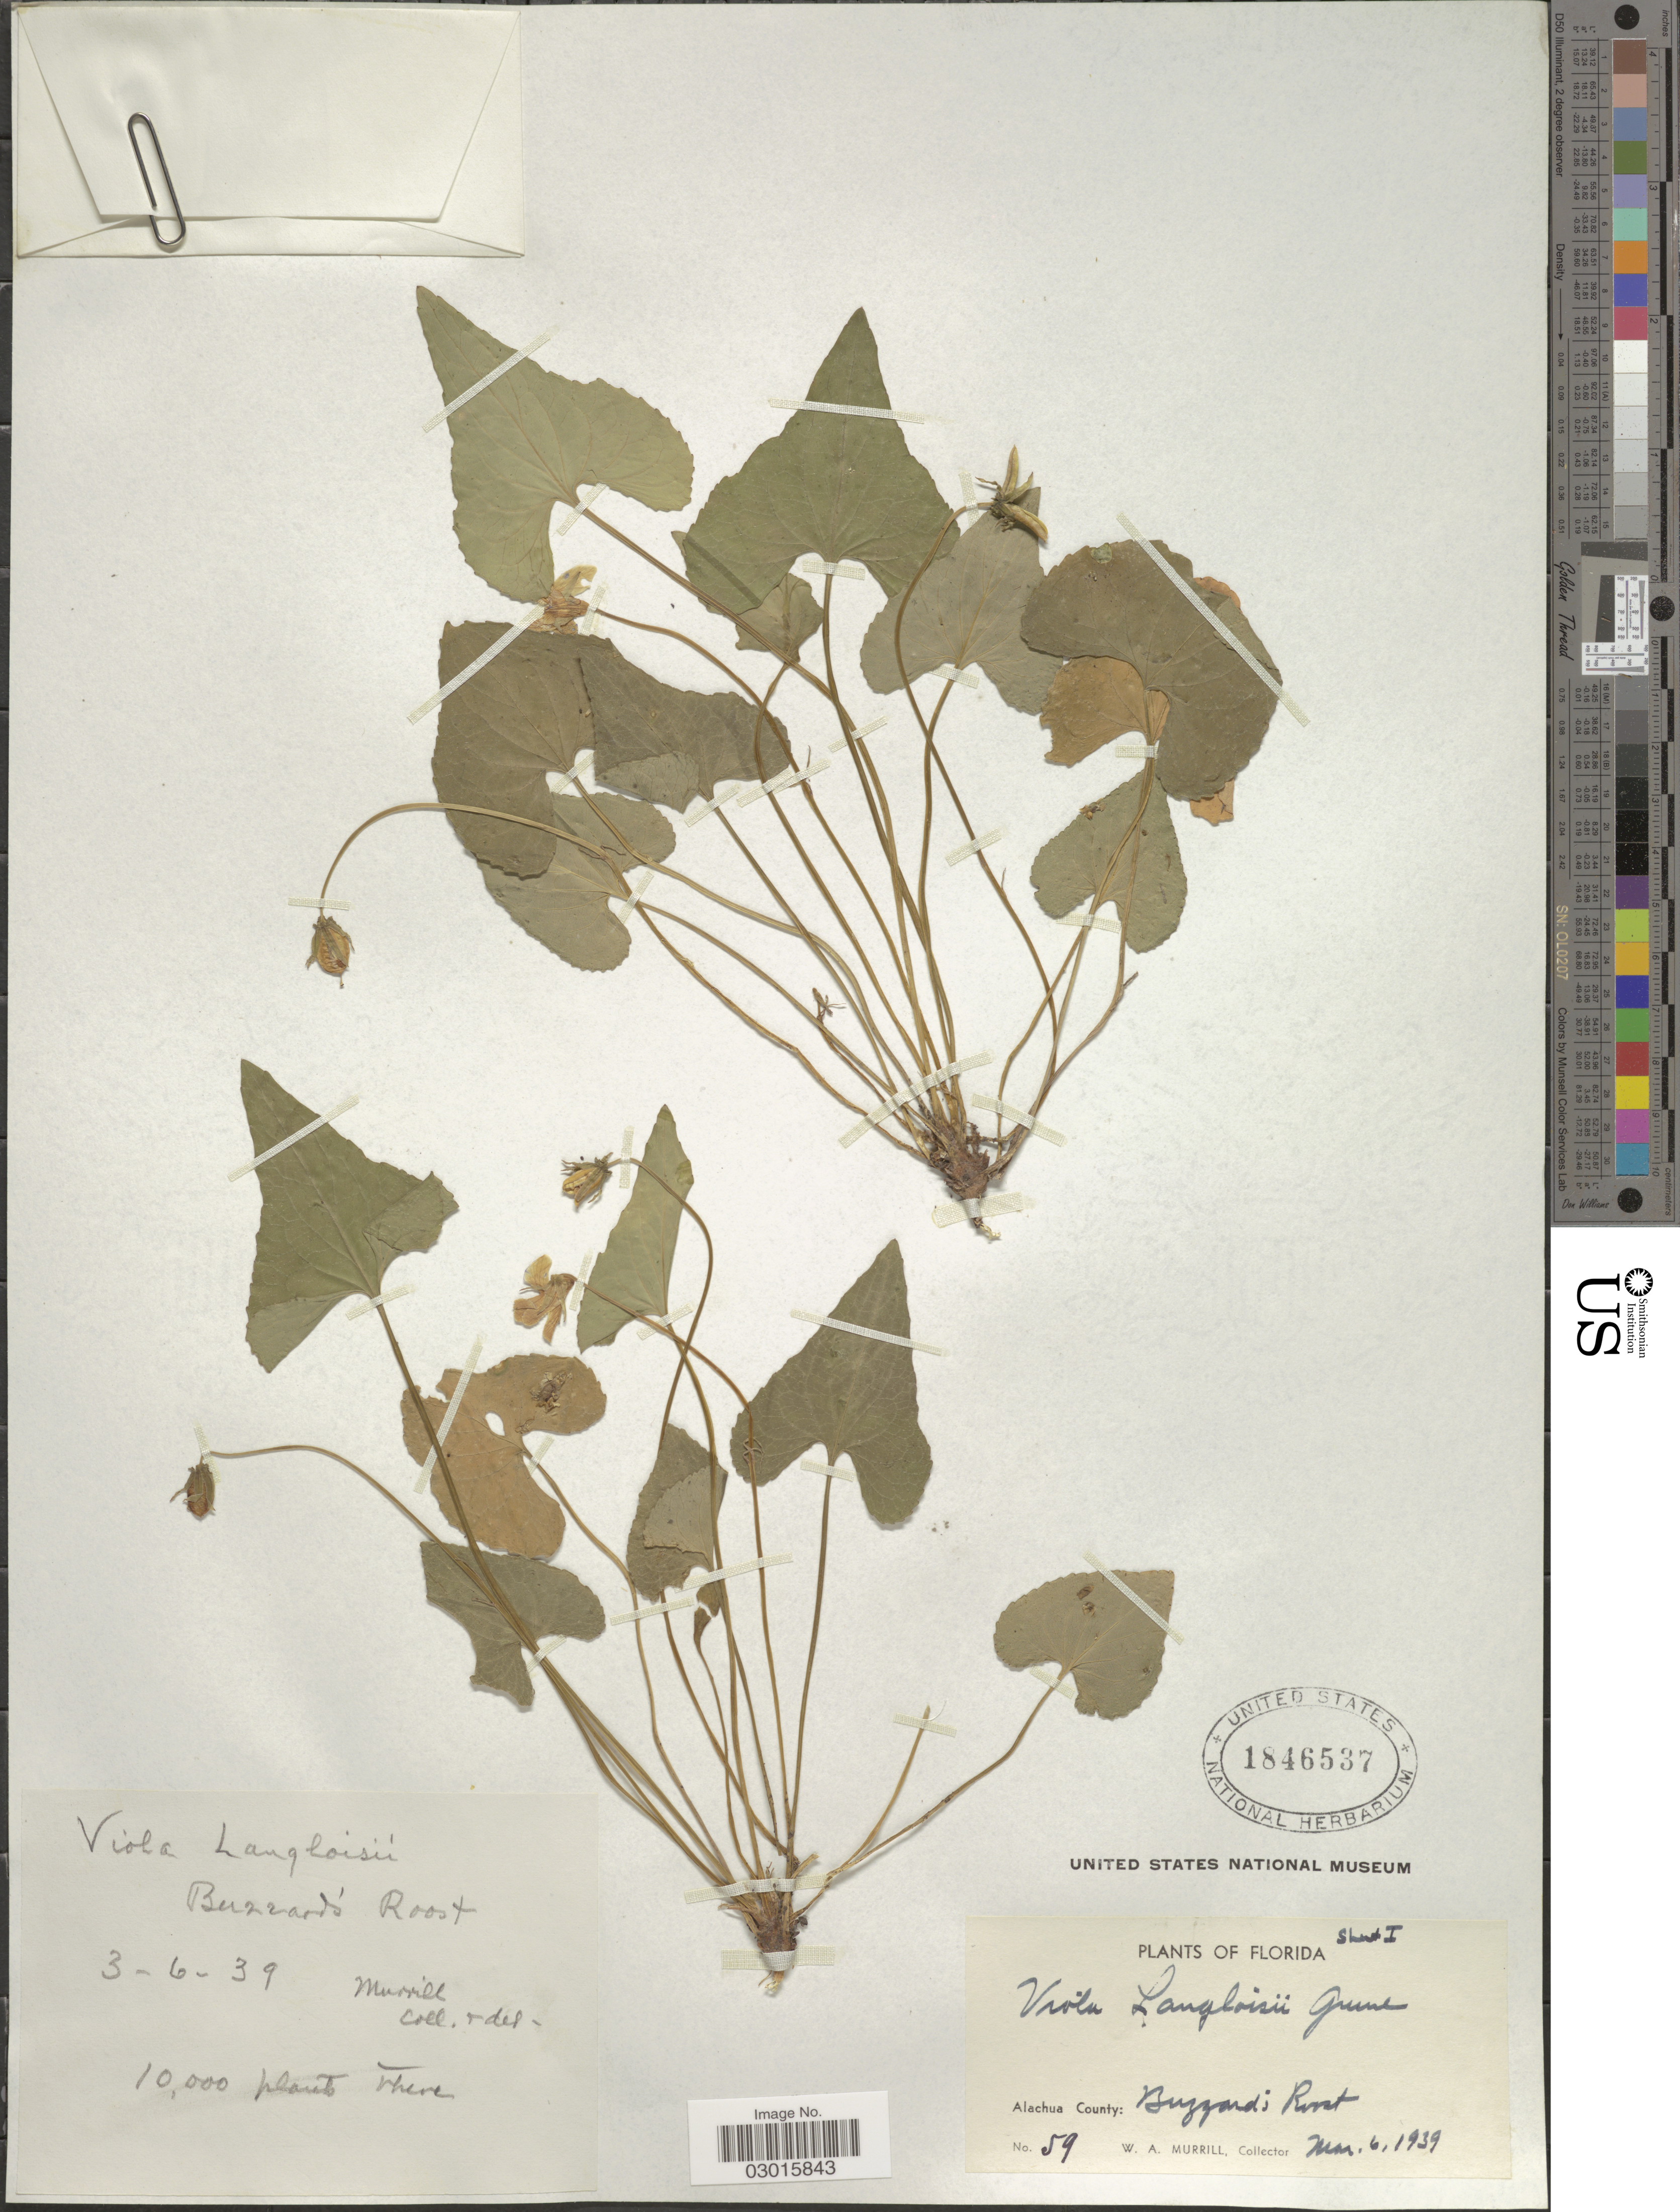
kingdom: Plantae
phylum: Tracheophyta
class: Magnoliopsida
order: Malpighiales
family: Violaceae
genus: Viola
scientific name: Viola langloisii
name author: Greene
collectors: W. A. Murrill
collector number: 59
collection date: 1939-03-06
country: United States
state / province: Florida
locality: Alachua County: Buzzard's Roost.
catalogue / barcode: US 1846537